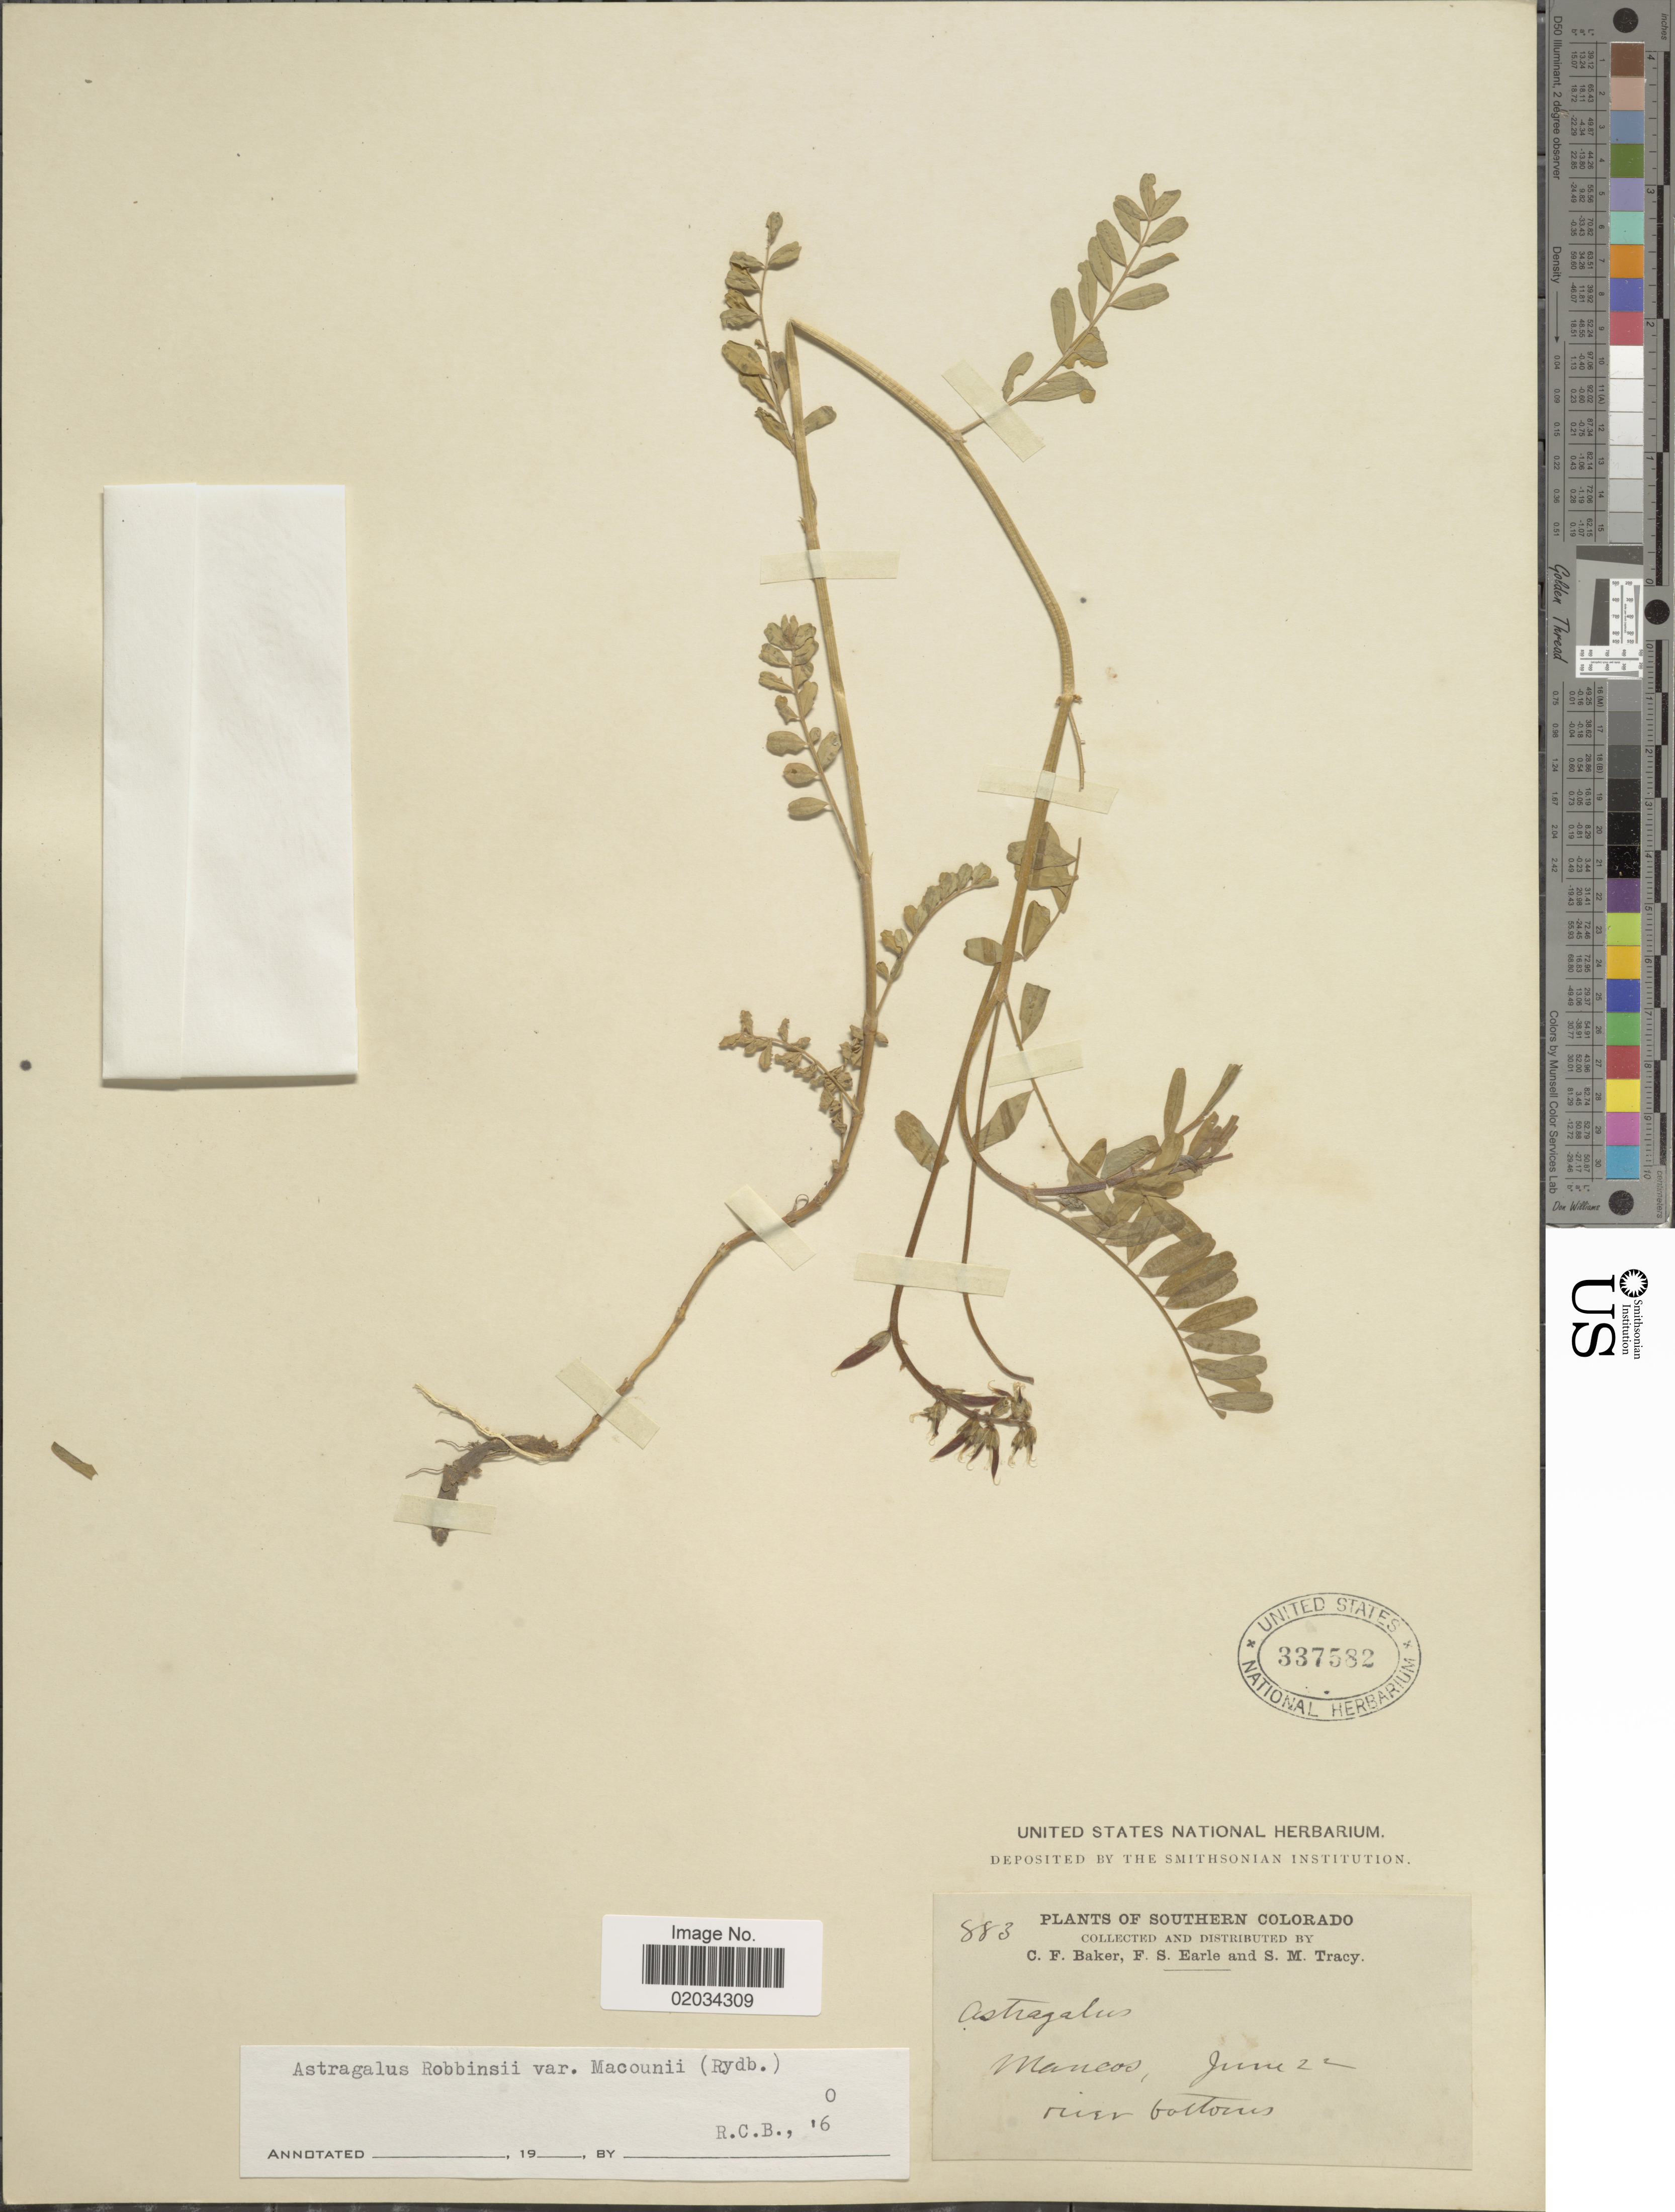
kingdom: Plantae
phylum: Tracheophyta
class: Magnoliopsida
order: Fabales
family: Fabaceae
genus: Astragalus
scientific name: Astragalus robbinsii var. minor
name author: (Hook.) Barneby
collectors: C. F. Baker, F. S. Earle & S. M. Tracy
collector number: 883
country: United States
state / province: Colorado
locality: Southern Colorado, Mancos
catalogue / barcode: US 337582